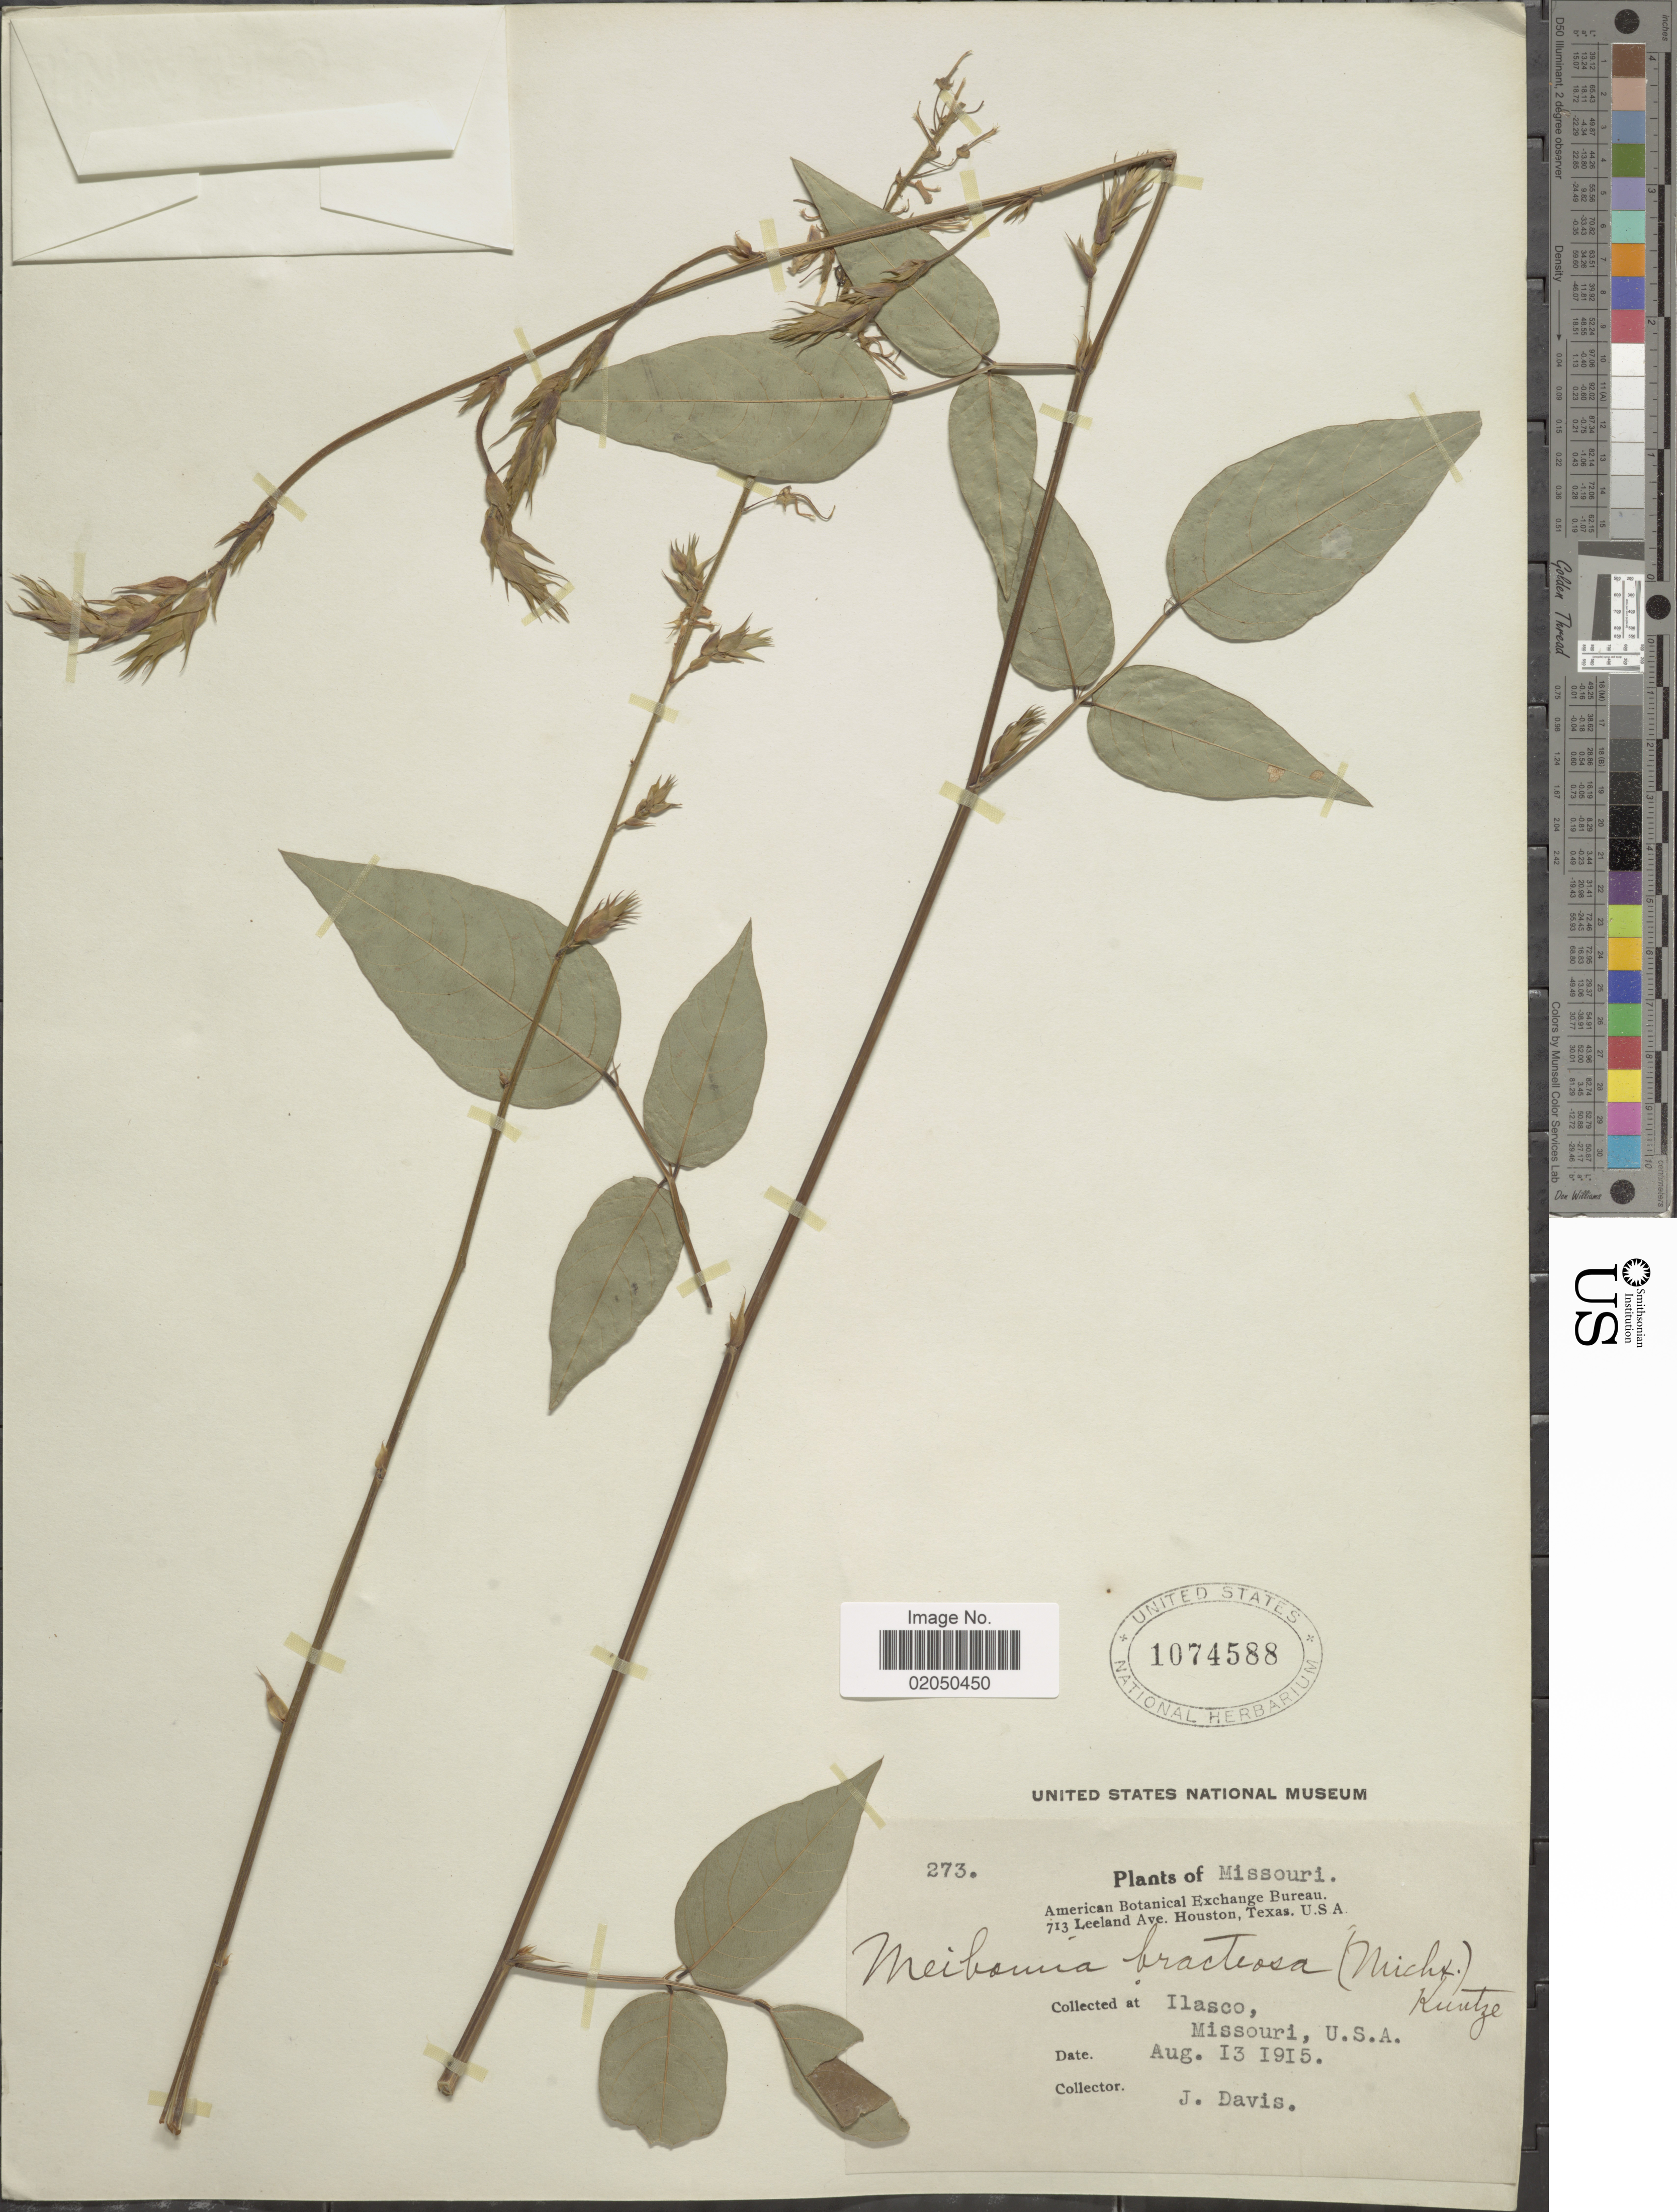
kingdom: Plantae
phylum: Tracheophyta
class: Magnoliopsida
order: Fabales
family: Fabaceae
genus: Desmodium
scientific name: Desmodium cuspidatum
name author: (Muhl. ex Willd.) Loudon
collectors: J. Davis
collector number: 273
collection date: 1915-08-13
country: United States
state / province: Missouri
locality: Ilasco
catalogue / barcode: US 1074588